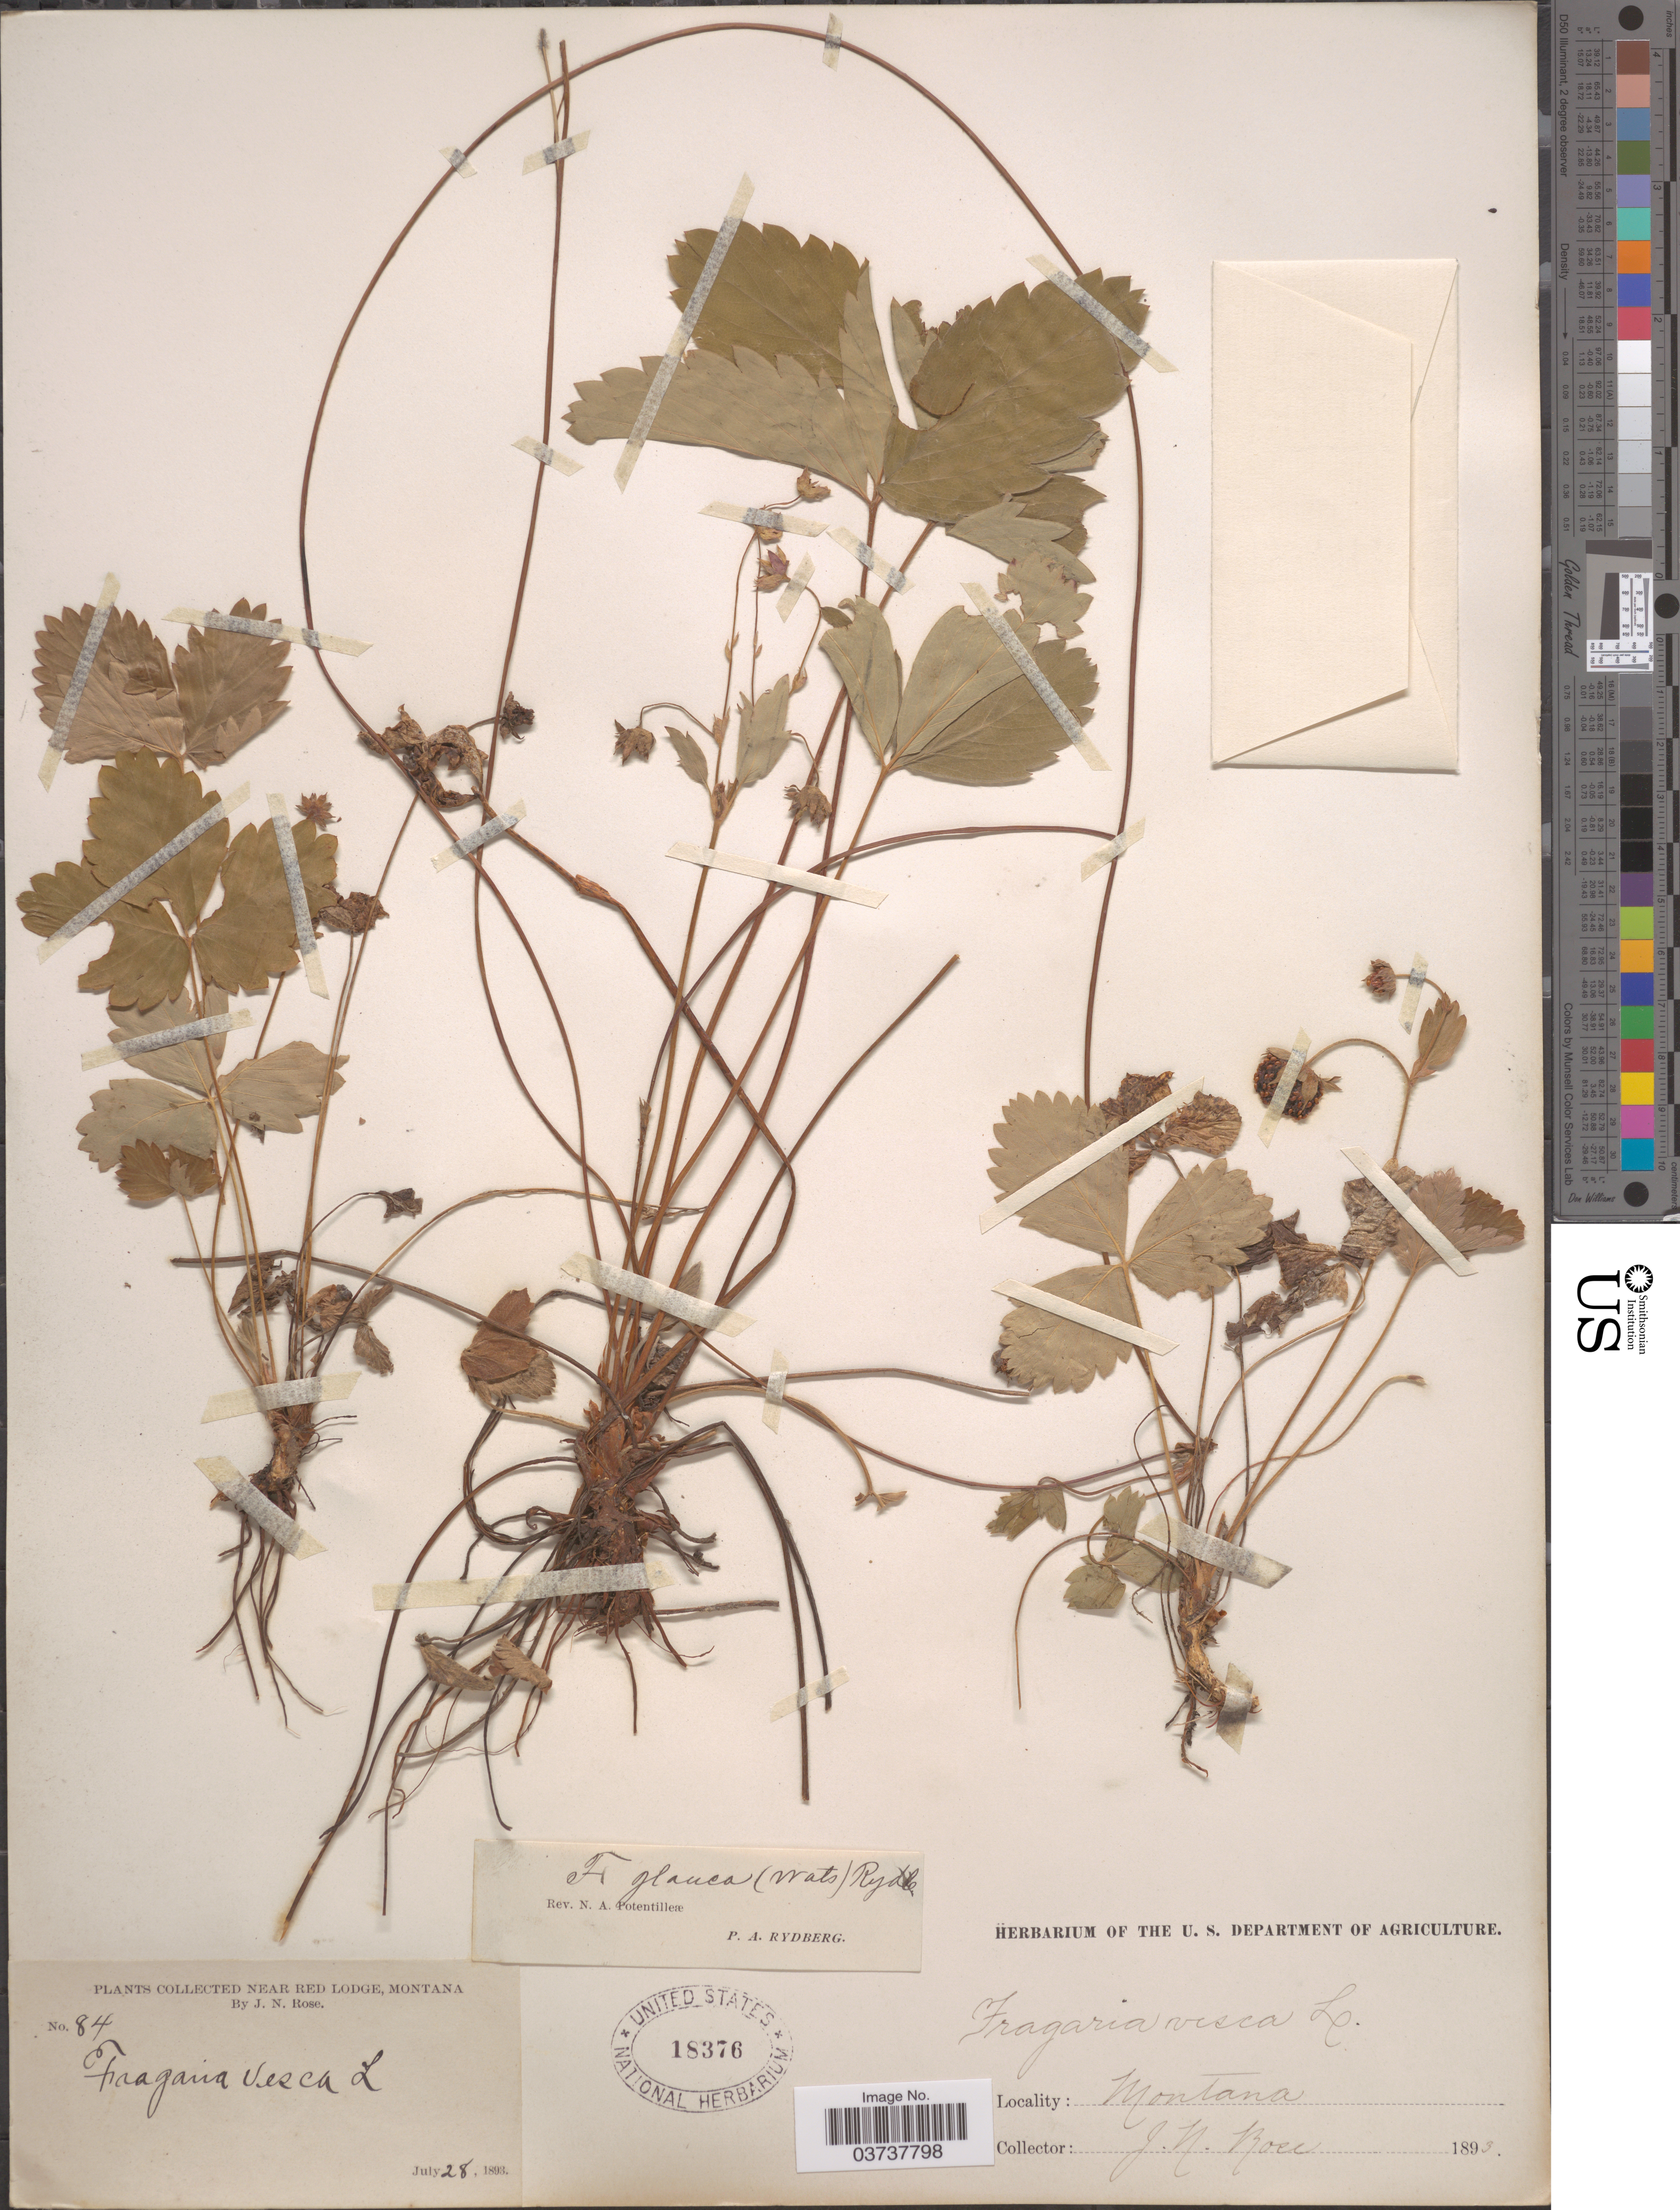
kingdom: Plantae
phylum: Tracheophyta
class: Magnoliopsida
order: Rosales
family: Rosaceae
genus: Fragaria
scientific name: Fragaria virginiana subsp. glauca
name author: (S. Watson) Staudt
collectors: J. N. Rose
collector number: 84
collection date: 1893-07-28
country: United States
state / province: Montana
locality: Near Red Lodge.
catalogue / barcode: US 18376